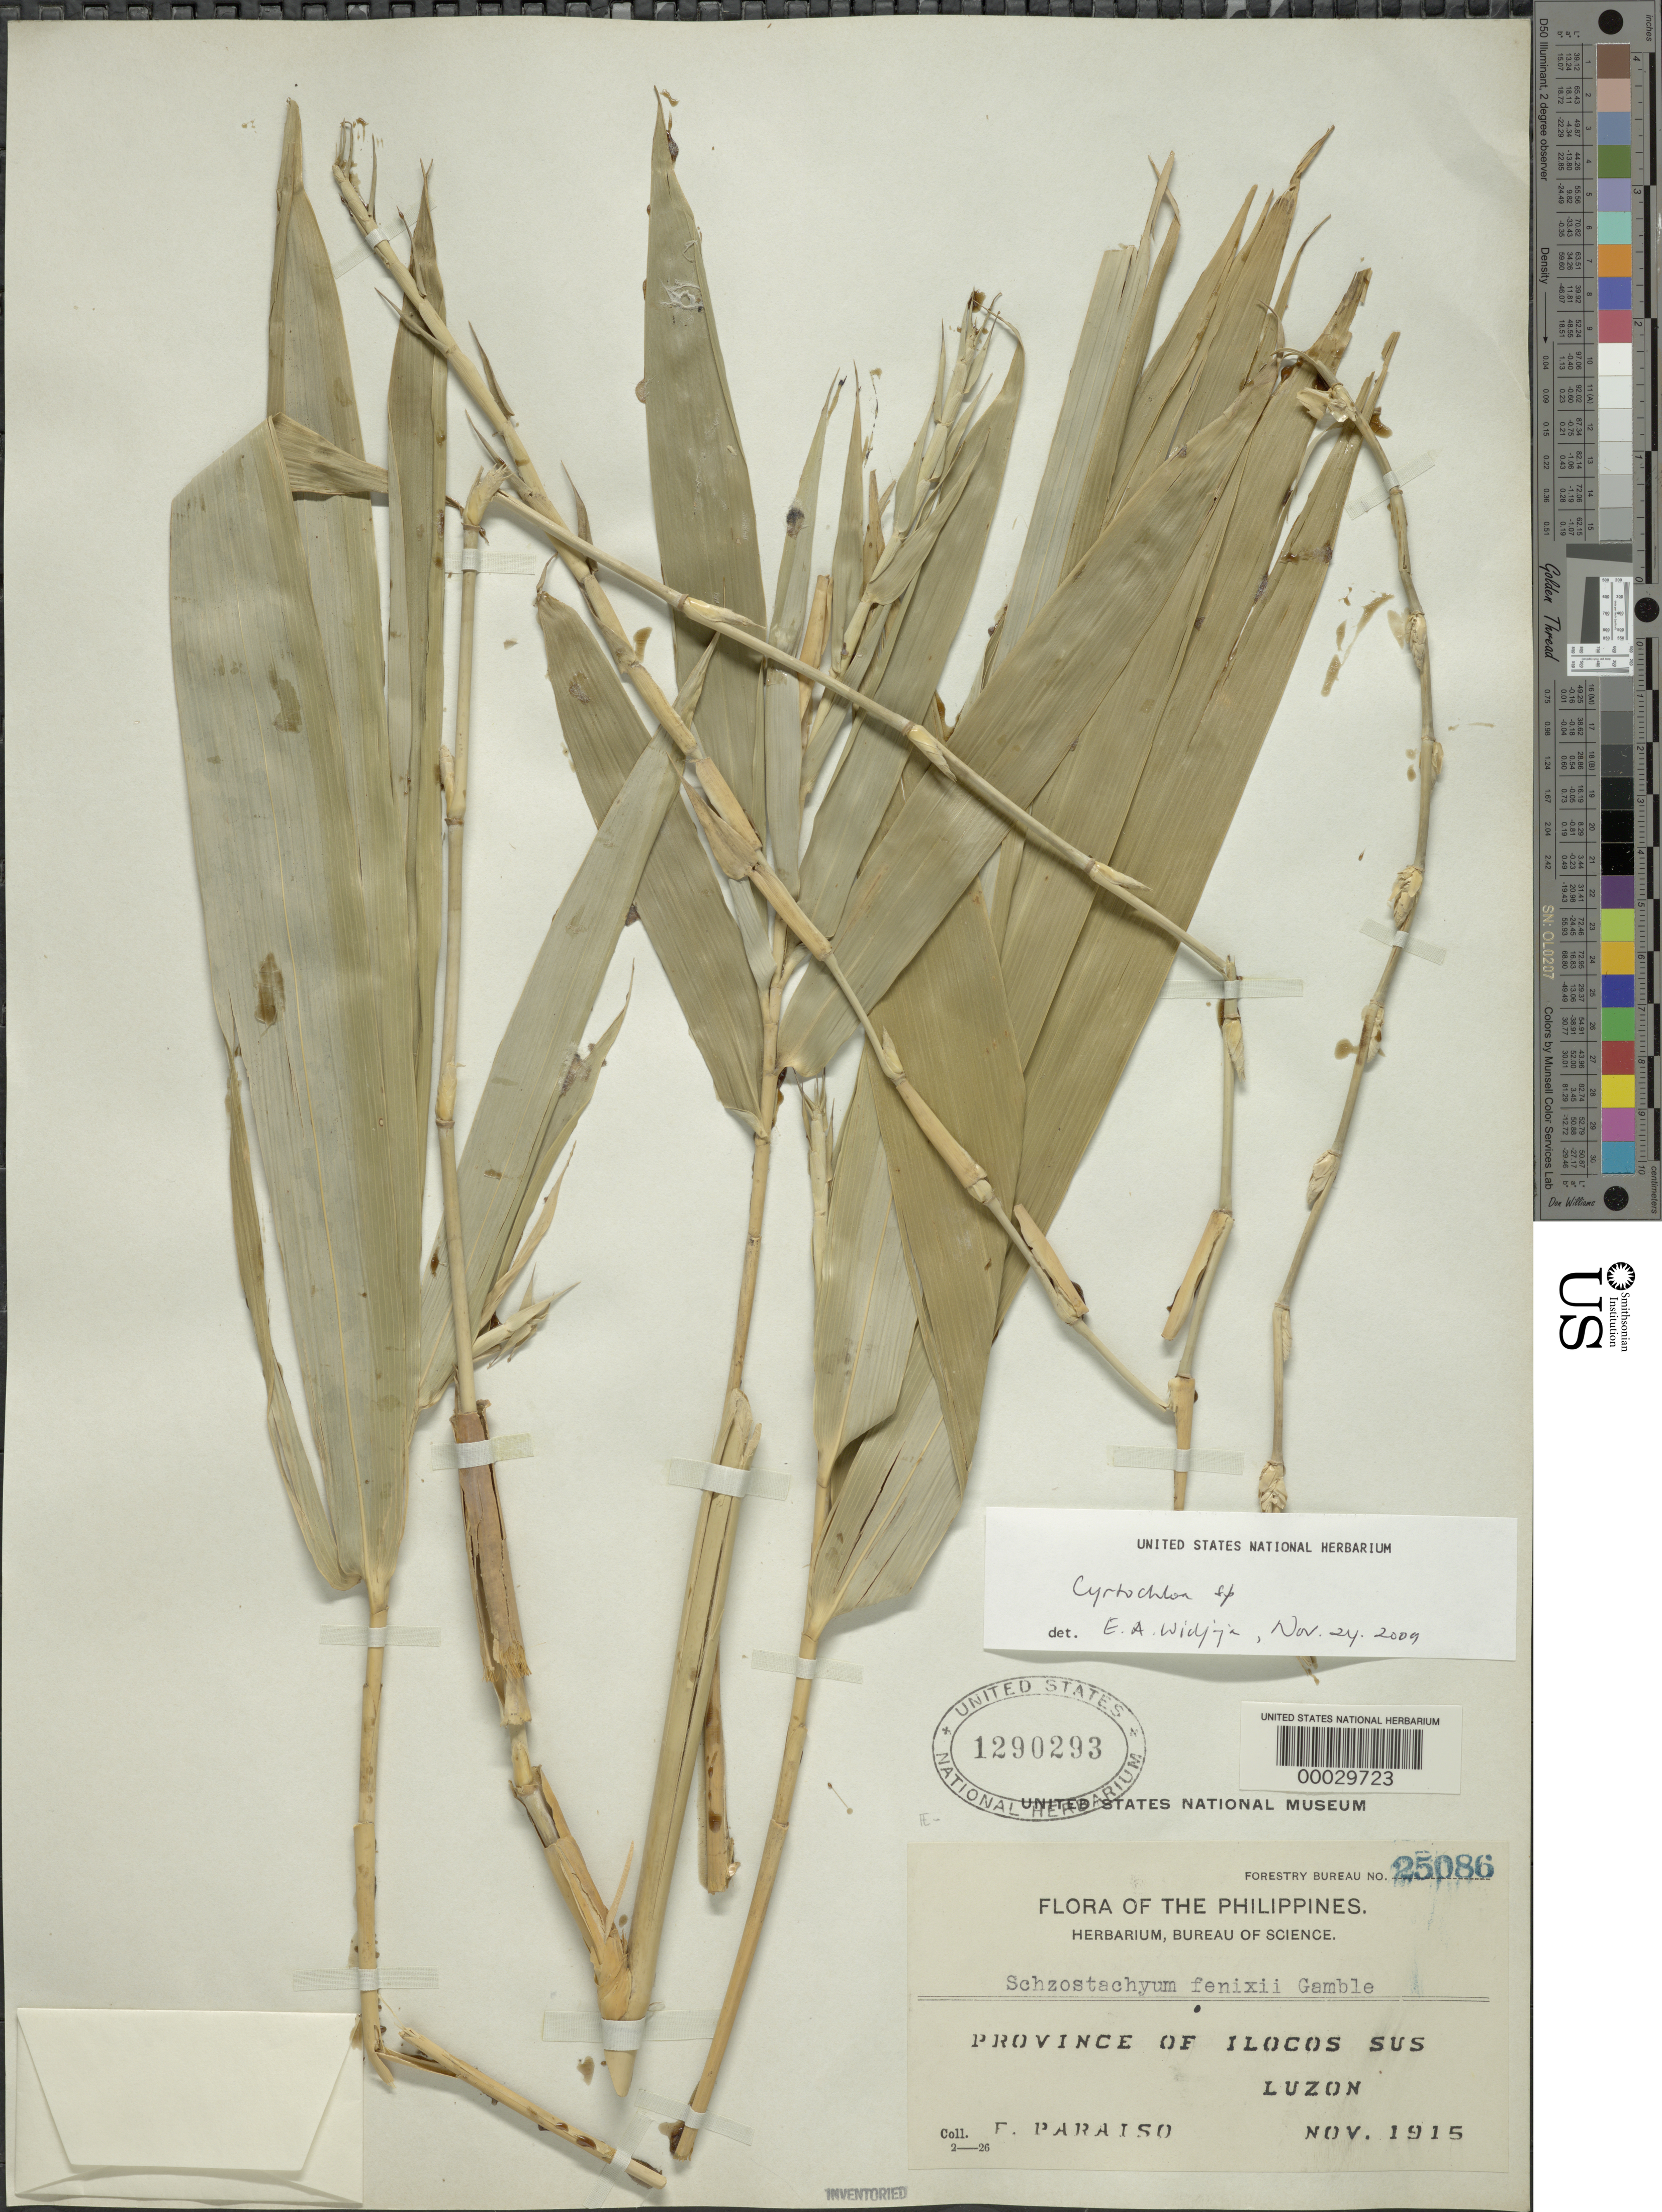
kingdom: Plantae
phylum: Tracheophyta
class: Liliopsida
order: Poales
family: Poaceae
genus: Cyrtochloa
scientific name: Cyrtochloa sp.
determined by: Widjaja, E. A.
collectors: E. Paraiso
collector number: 25086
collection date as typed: Nov 1915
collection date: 1915-11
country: Philippines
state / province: Ilocos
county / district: Ilocos Sur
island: Luzon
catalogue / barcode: US 1290293